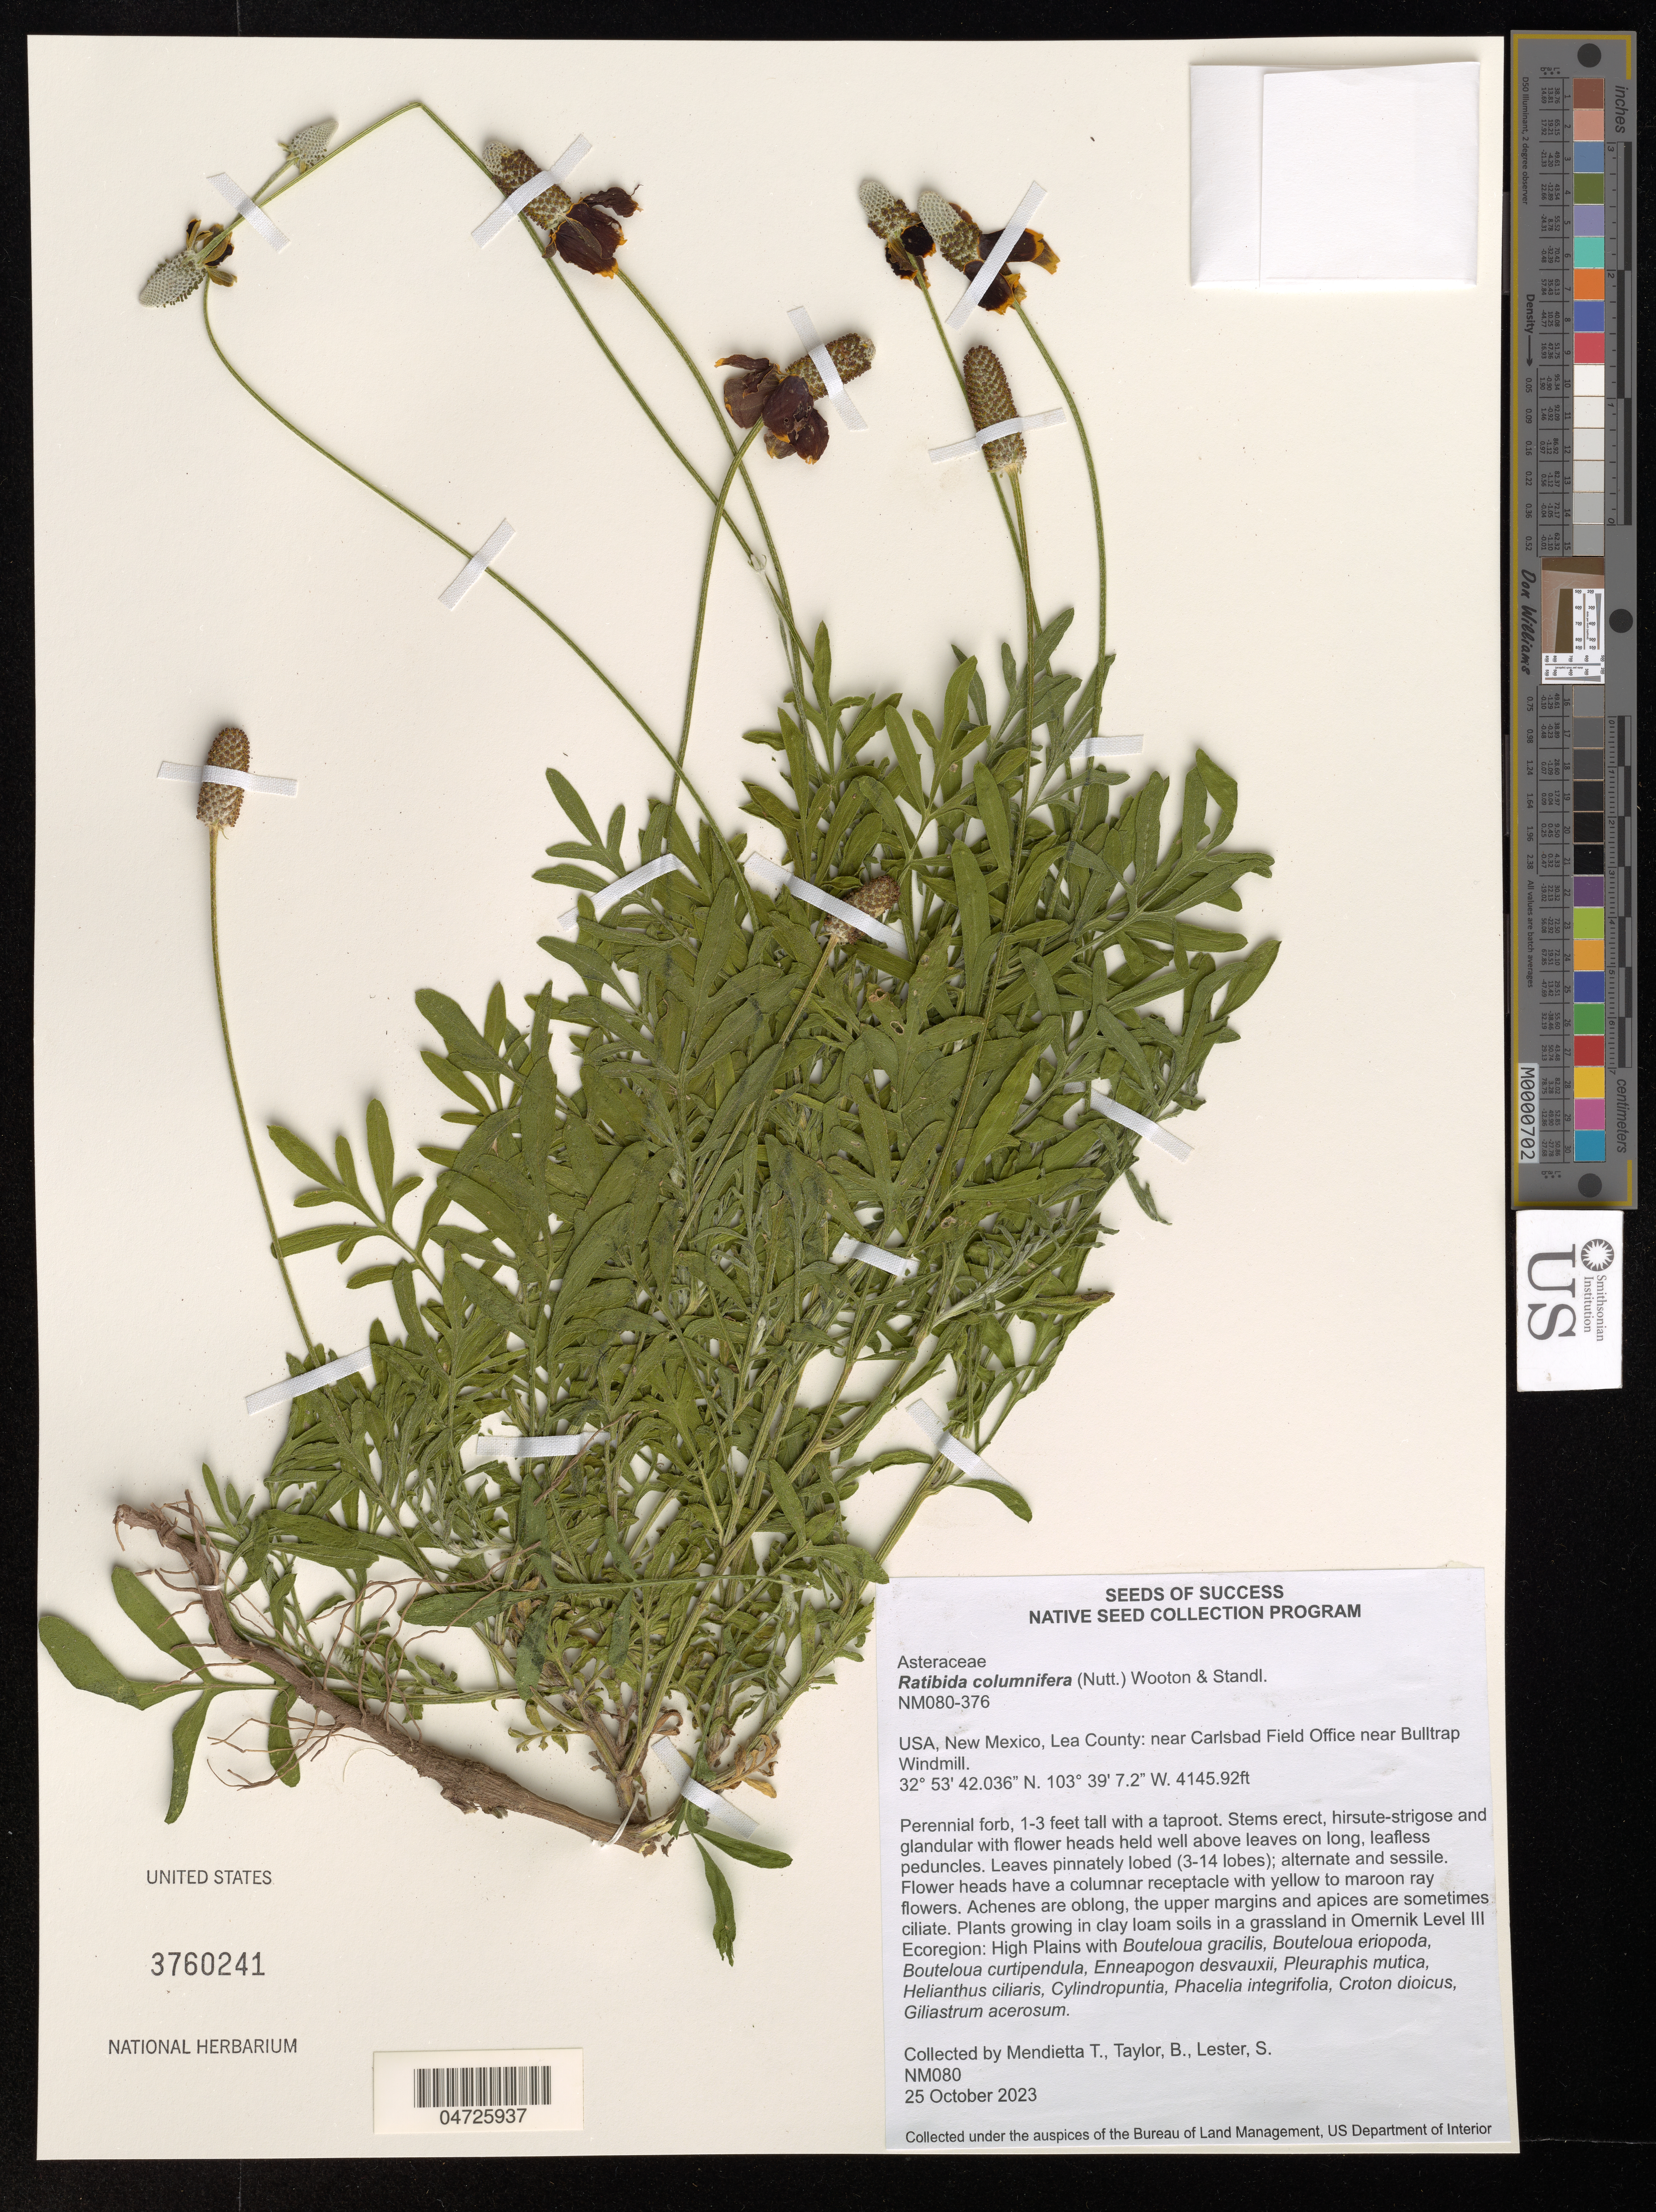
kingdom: Plantae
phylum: Tracheophyta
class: Magnoliopsida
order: Asterales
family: Asteraceae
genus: Ratibida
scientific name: Ratibida columnifera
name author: (Nutt.) Wooton & Standl.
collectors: T. Mendietta & B. Taylor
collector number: NM080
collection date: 2023-10-25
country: United States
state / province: New Mexico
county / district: Lea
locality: Lea County: near Carlsbad Field Office near Bulltrap Windmill.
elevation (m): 1263.68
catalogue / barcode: US 3760241